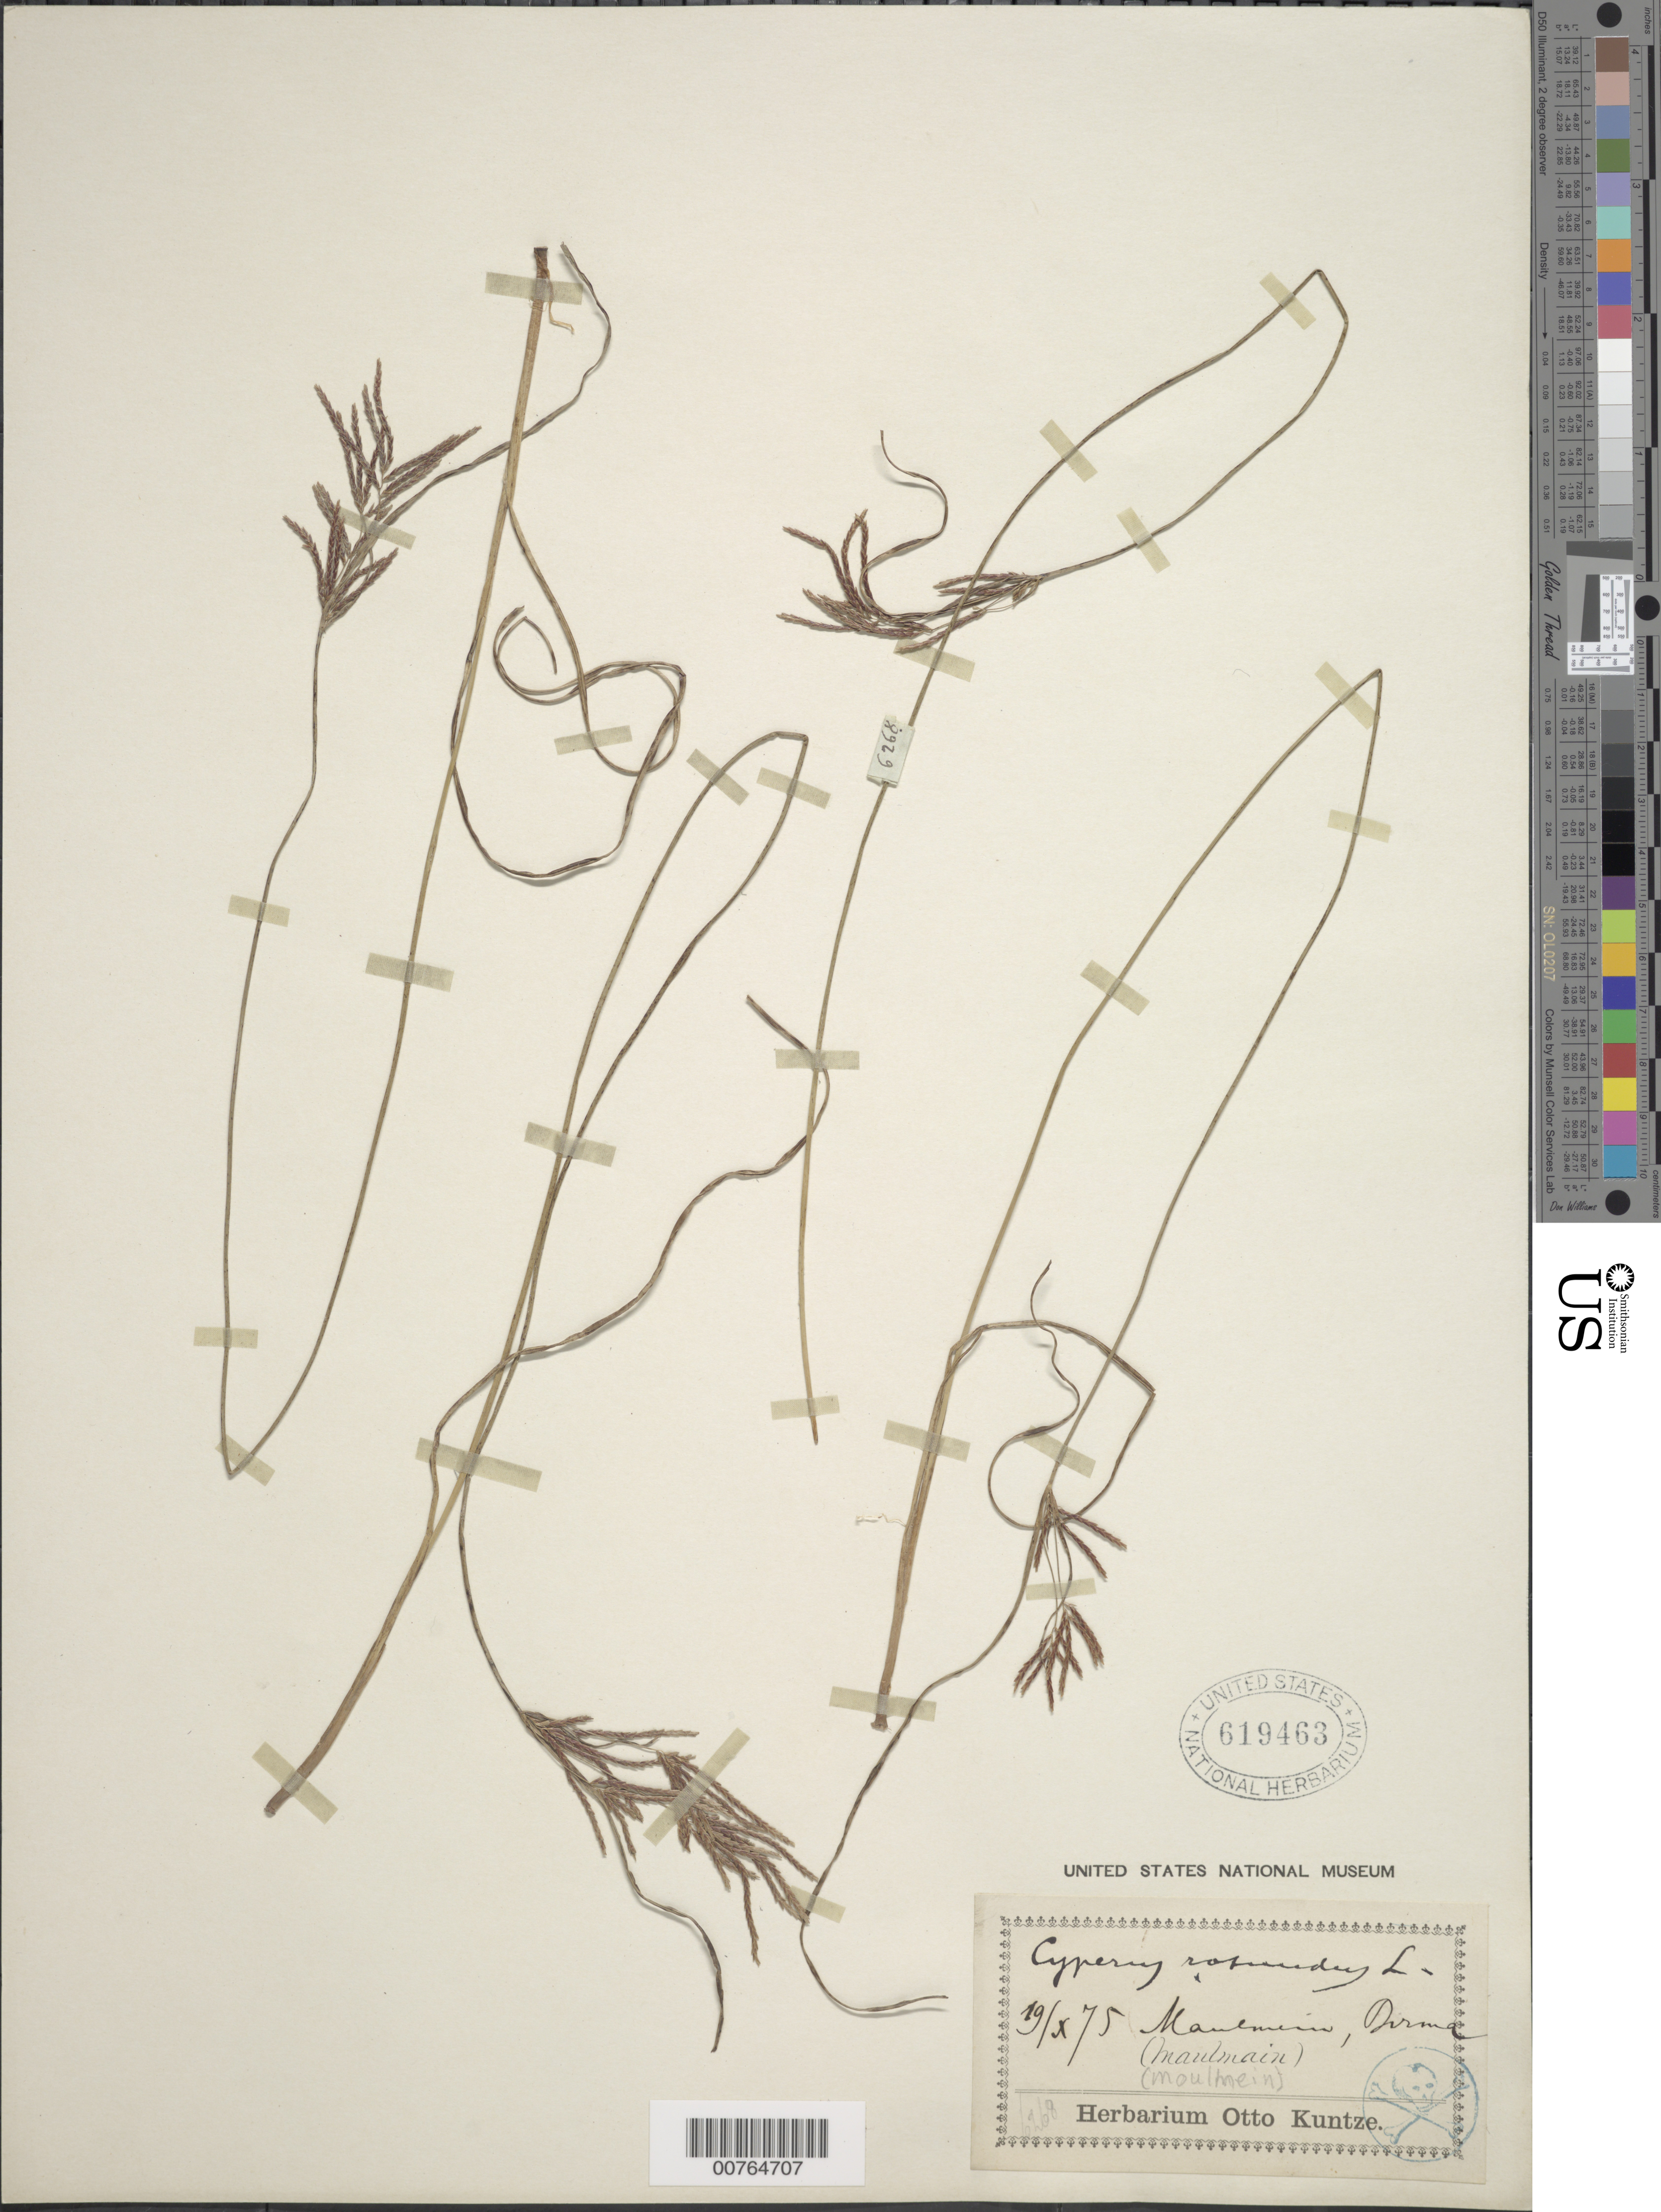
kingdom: Plantae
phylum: Tracheophyta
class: Liliopsida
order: Poales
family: Cyperaceae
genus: Cyperus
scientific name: Cyperus rotundus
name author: L.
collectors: C.E.O. Kuntze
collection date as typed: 19 Oct 1875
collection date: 1875-10-19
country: Myanmar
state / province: Tenasserim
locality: Moulmein.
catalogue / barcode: US 619463